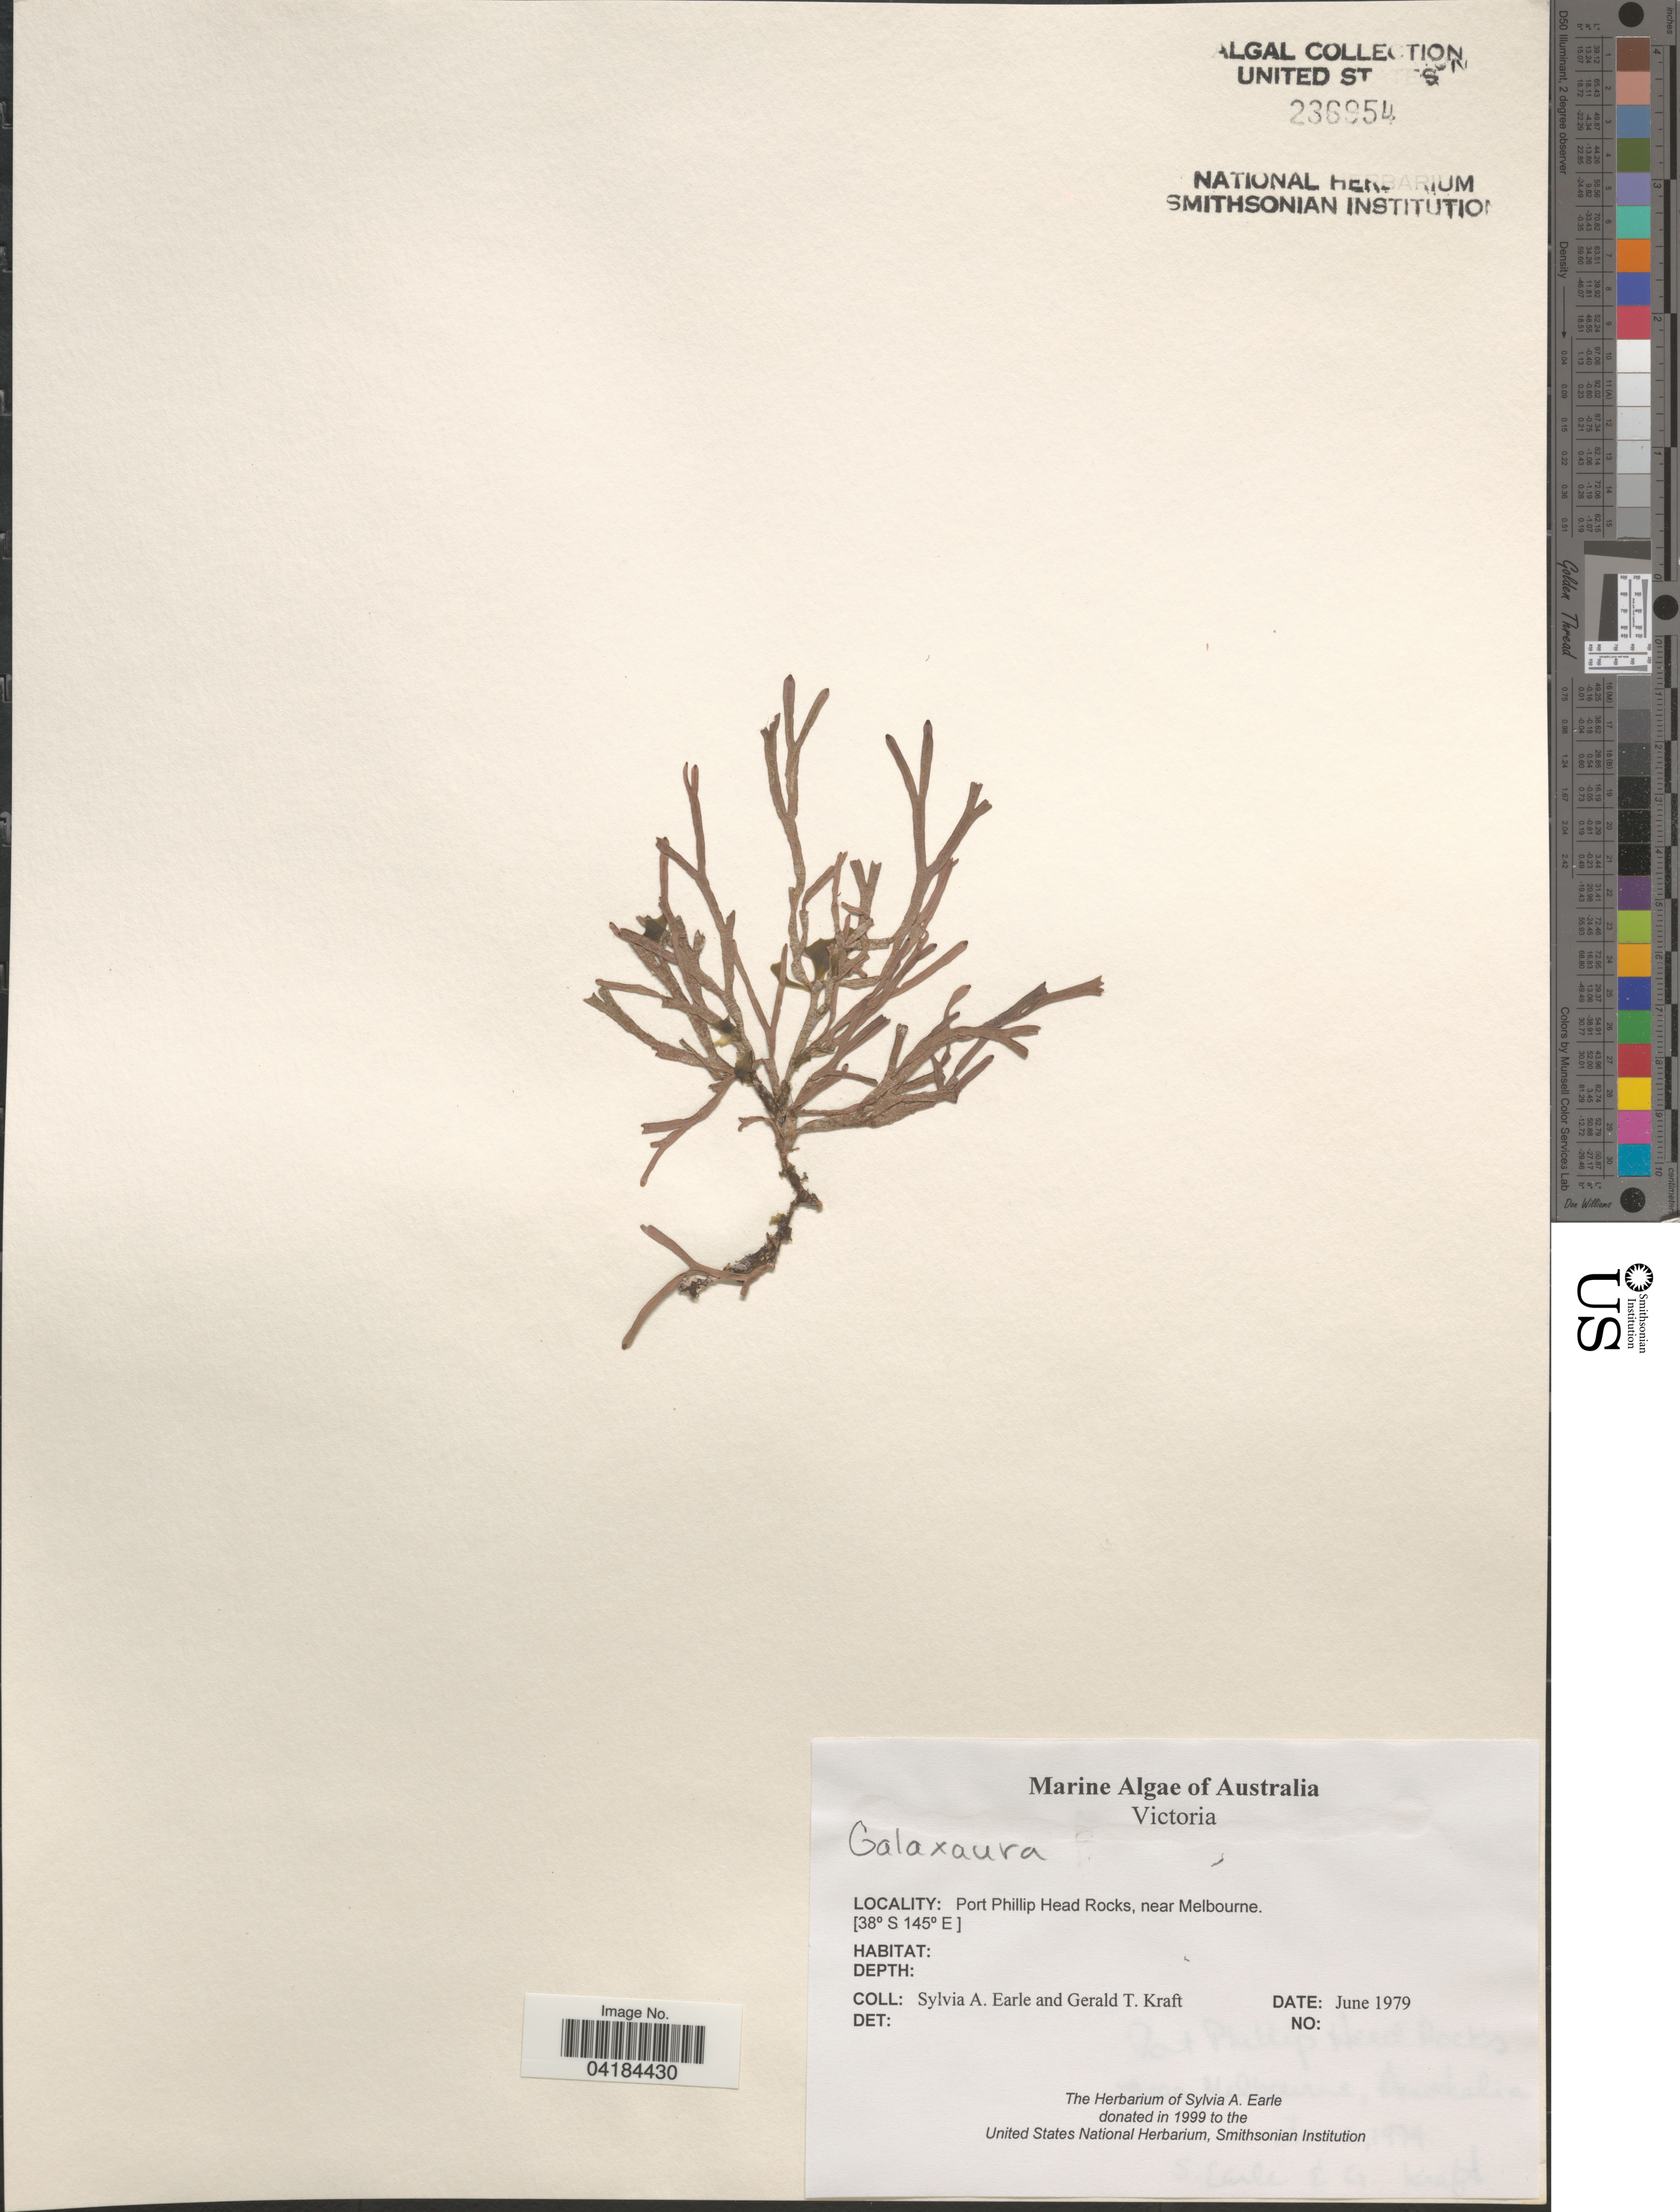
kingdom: Plantae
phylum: Rhodophyta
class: Florideophyceae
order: Nemaliales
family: Galaxauraceae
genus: Galaxaura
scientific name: Galaxaura sp.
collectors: S. A. Earle & G. T. Kraft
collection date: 1979-06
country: Australia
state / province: Victoria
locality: Victoria. Port Phillip Head Rocks, near Melbourne.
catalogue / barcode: US 236954